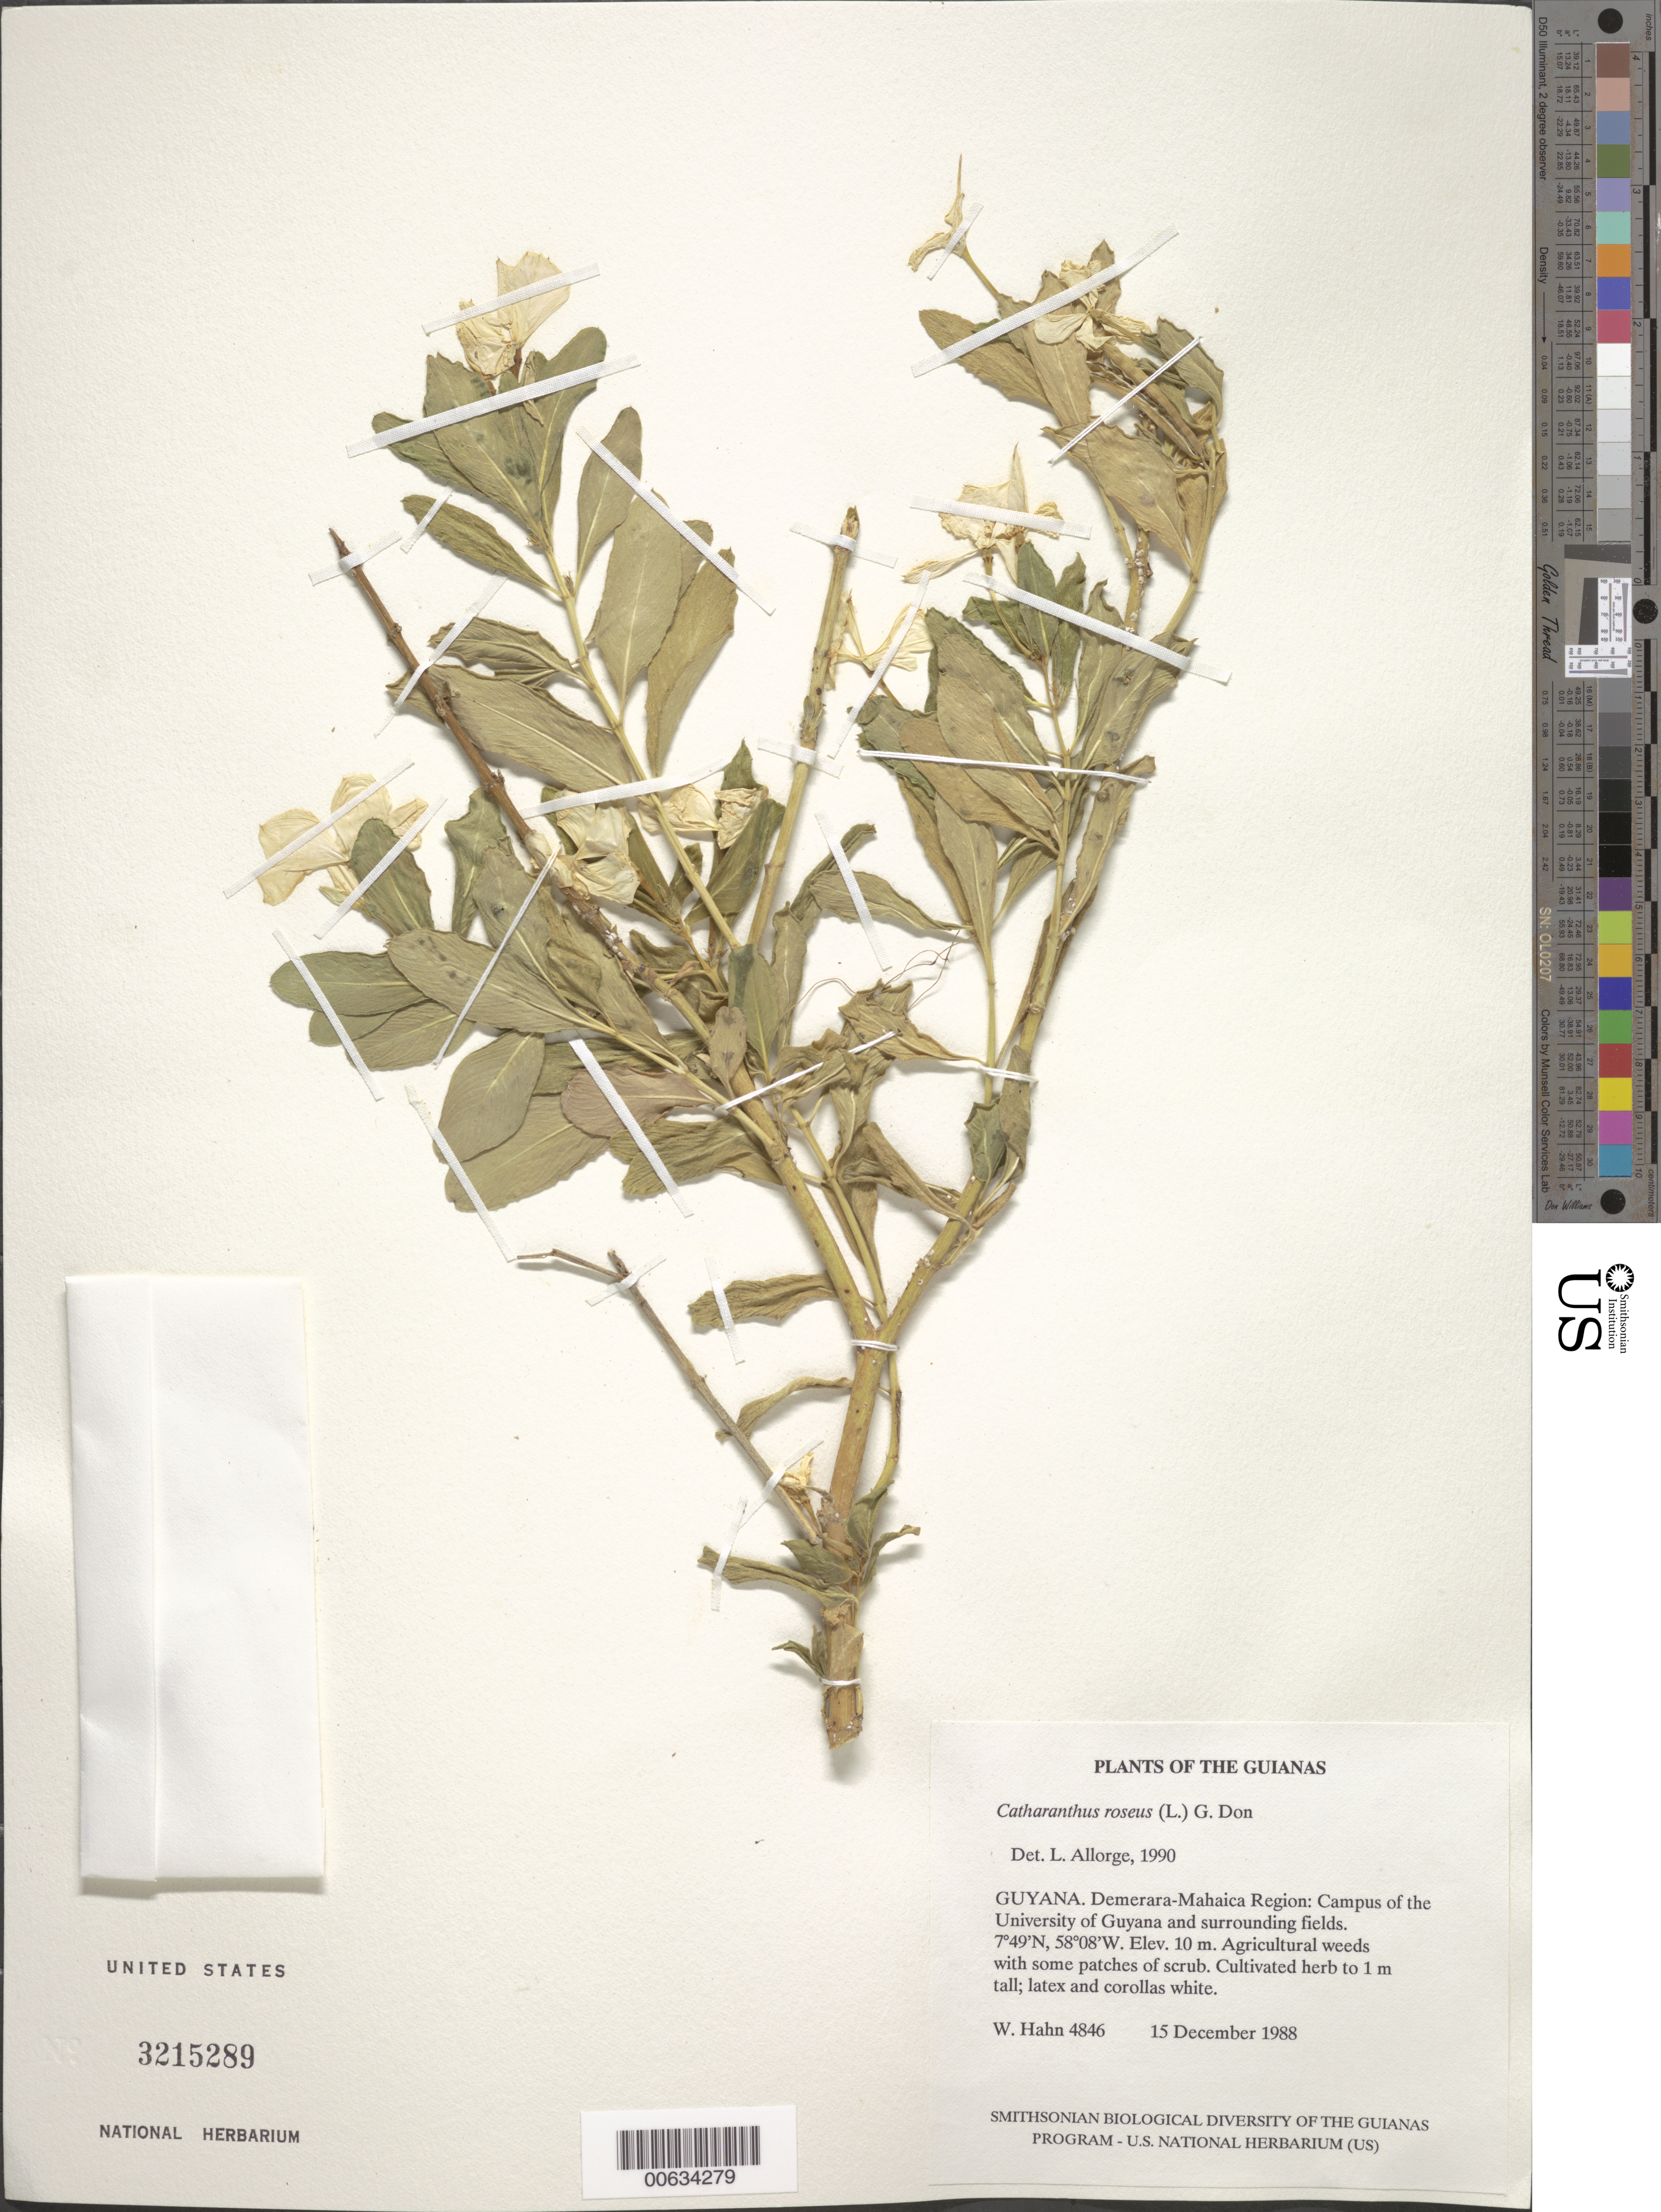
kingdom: Plantae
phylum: Tracheophyta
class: Magnoliopsida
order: Gentianales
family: Apocynaceae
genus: Catharanthus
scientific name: Catharanthus roseus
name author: (L.) G. Don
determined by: Allorge, L.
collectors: W. Hahn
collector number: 4846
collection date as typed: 15 December 1988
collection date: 1988-12-15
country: Guyana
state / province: Demerara-Mahaica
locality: Campus of the University of Guyana and surrounding fields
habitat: Agricultural weeds with some patches of scrub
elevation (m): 10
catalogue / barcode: US 3215289